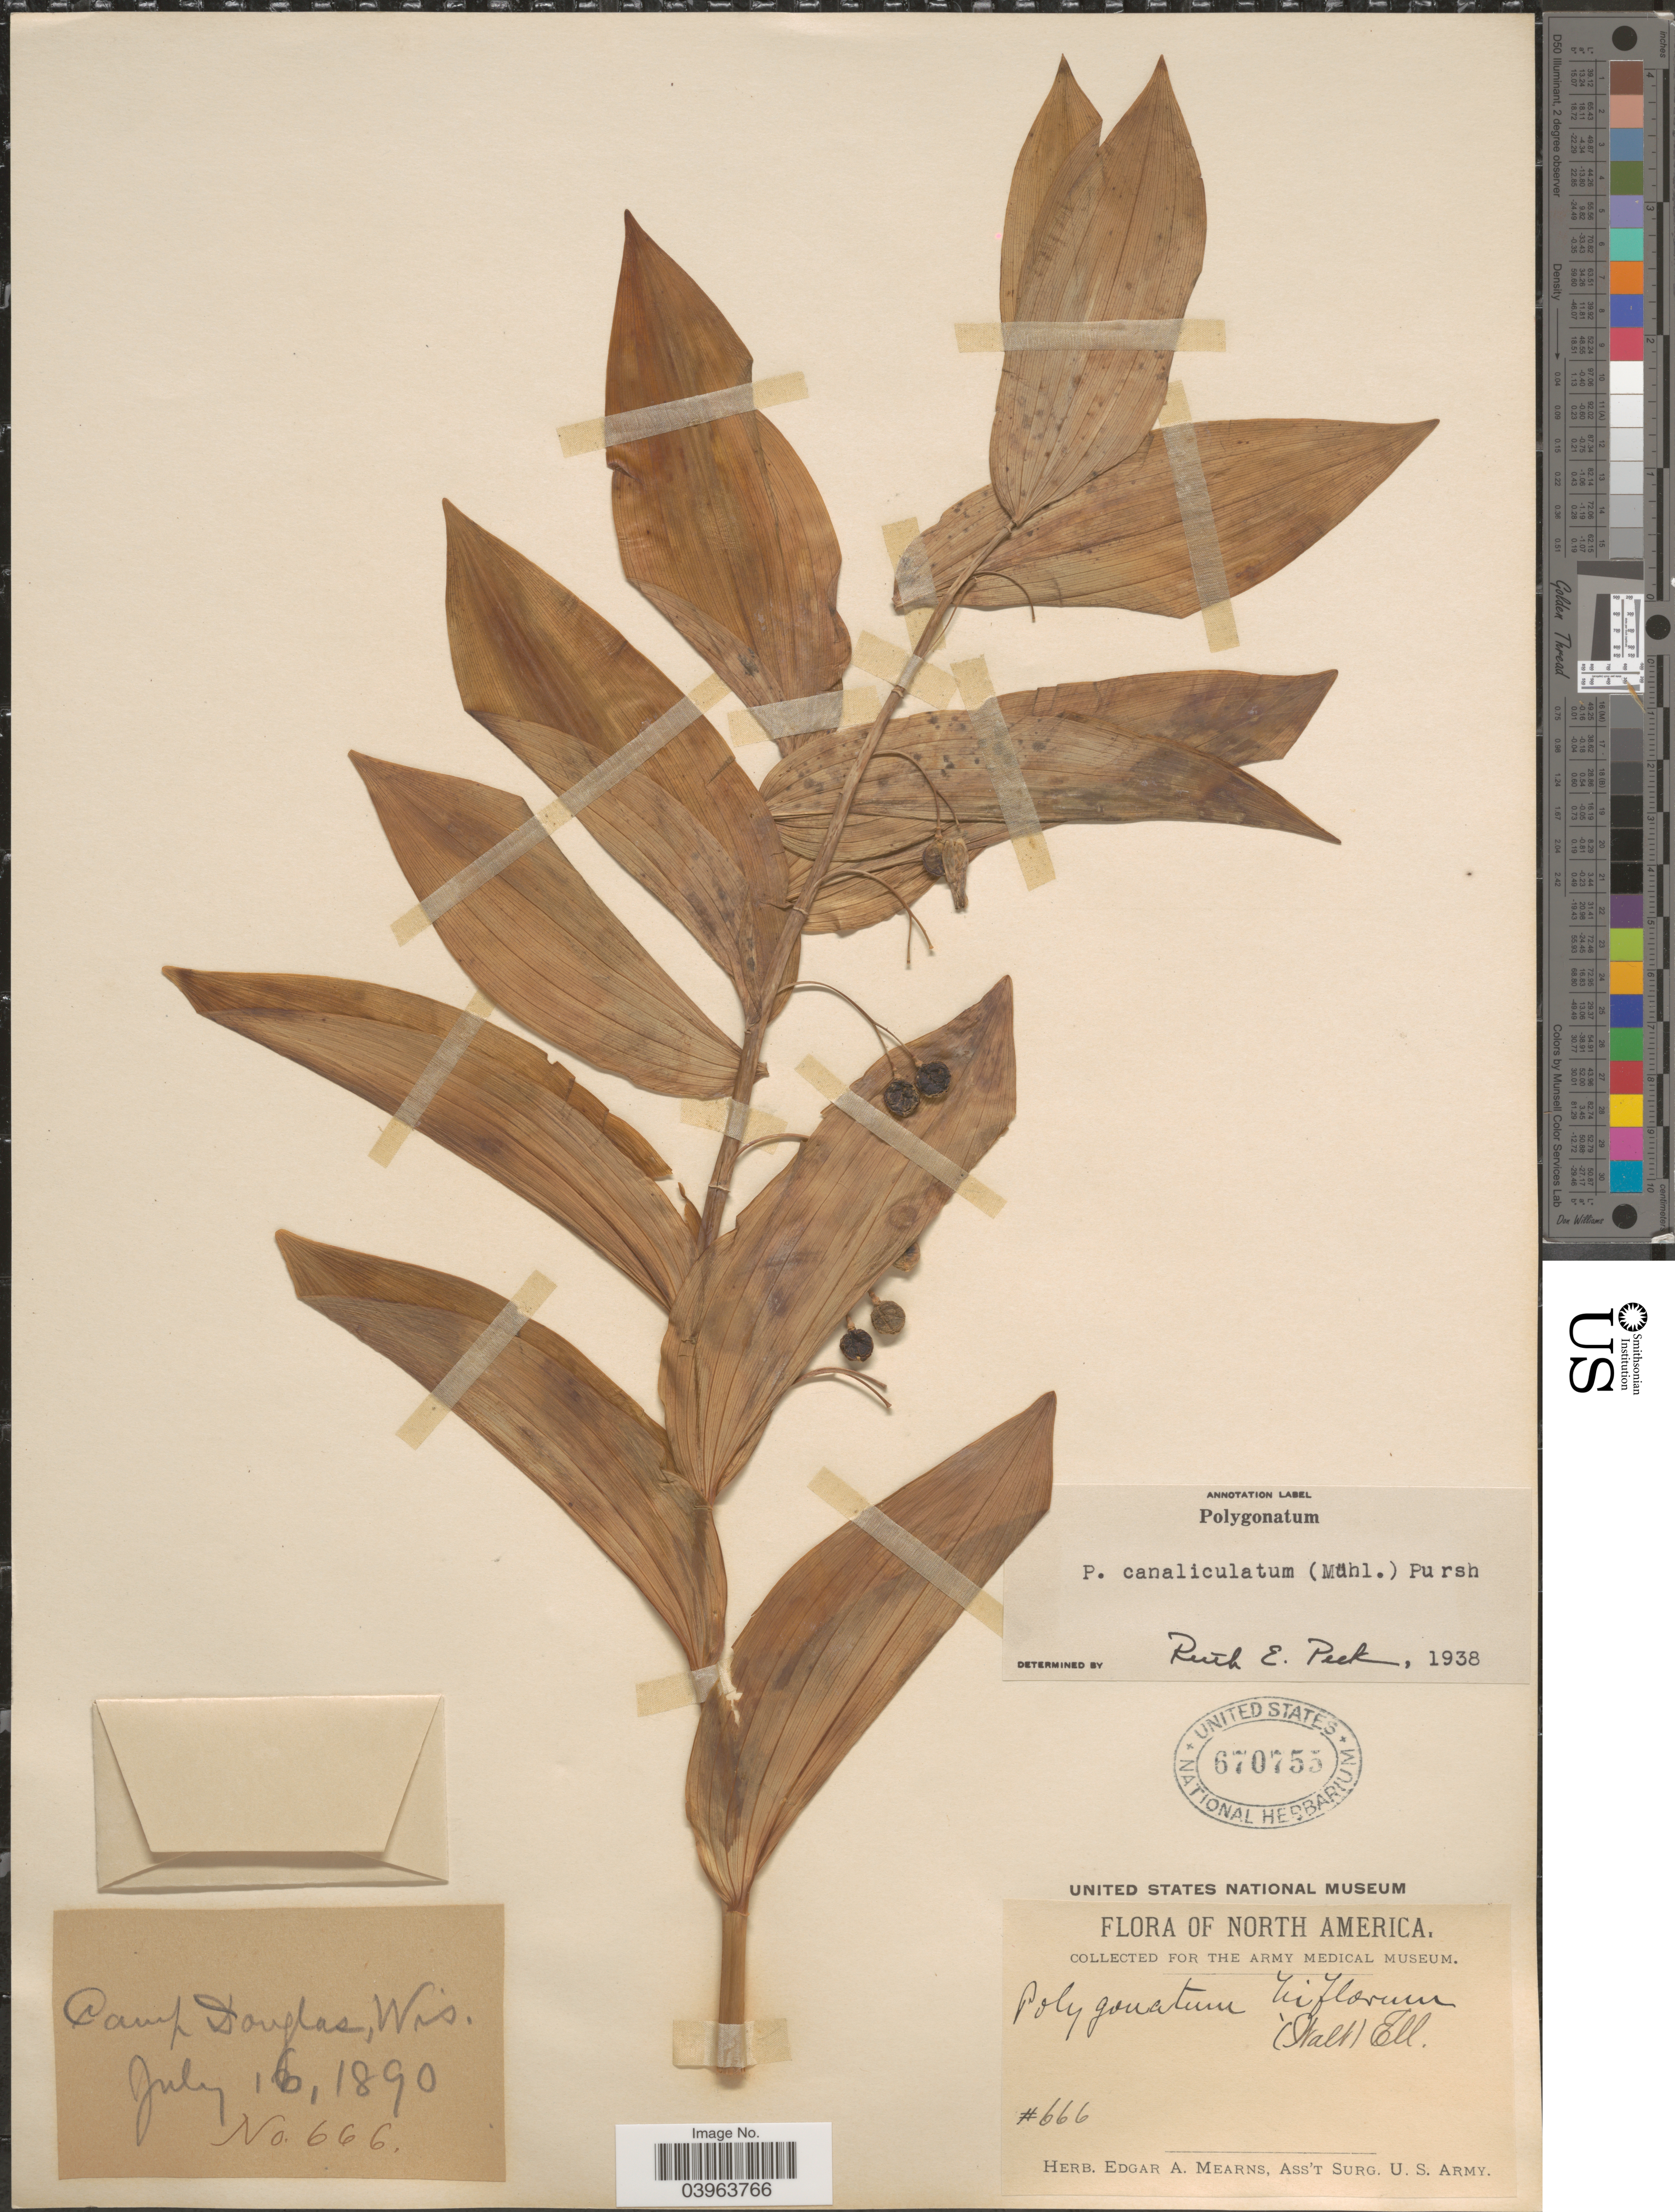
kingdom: Plantae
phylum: Tracheophyta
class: Liliopsida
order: Asparagales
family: Asparagaceae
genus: Polygonatum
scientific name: Polygonatum canaliculatum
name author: (Willd.) Pursh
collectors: ex herb. Edgar A. Mearns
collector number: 666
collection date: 1890-07-16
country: United States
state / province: Wisconsin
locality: Camp Douglas.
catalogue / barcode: US 670755